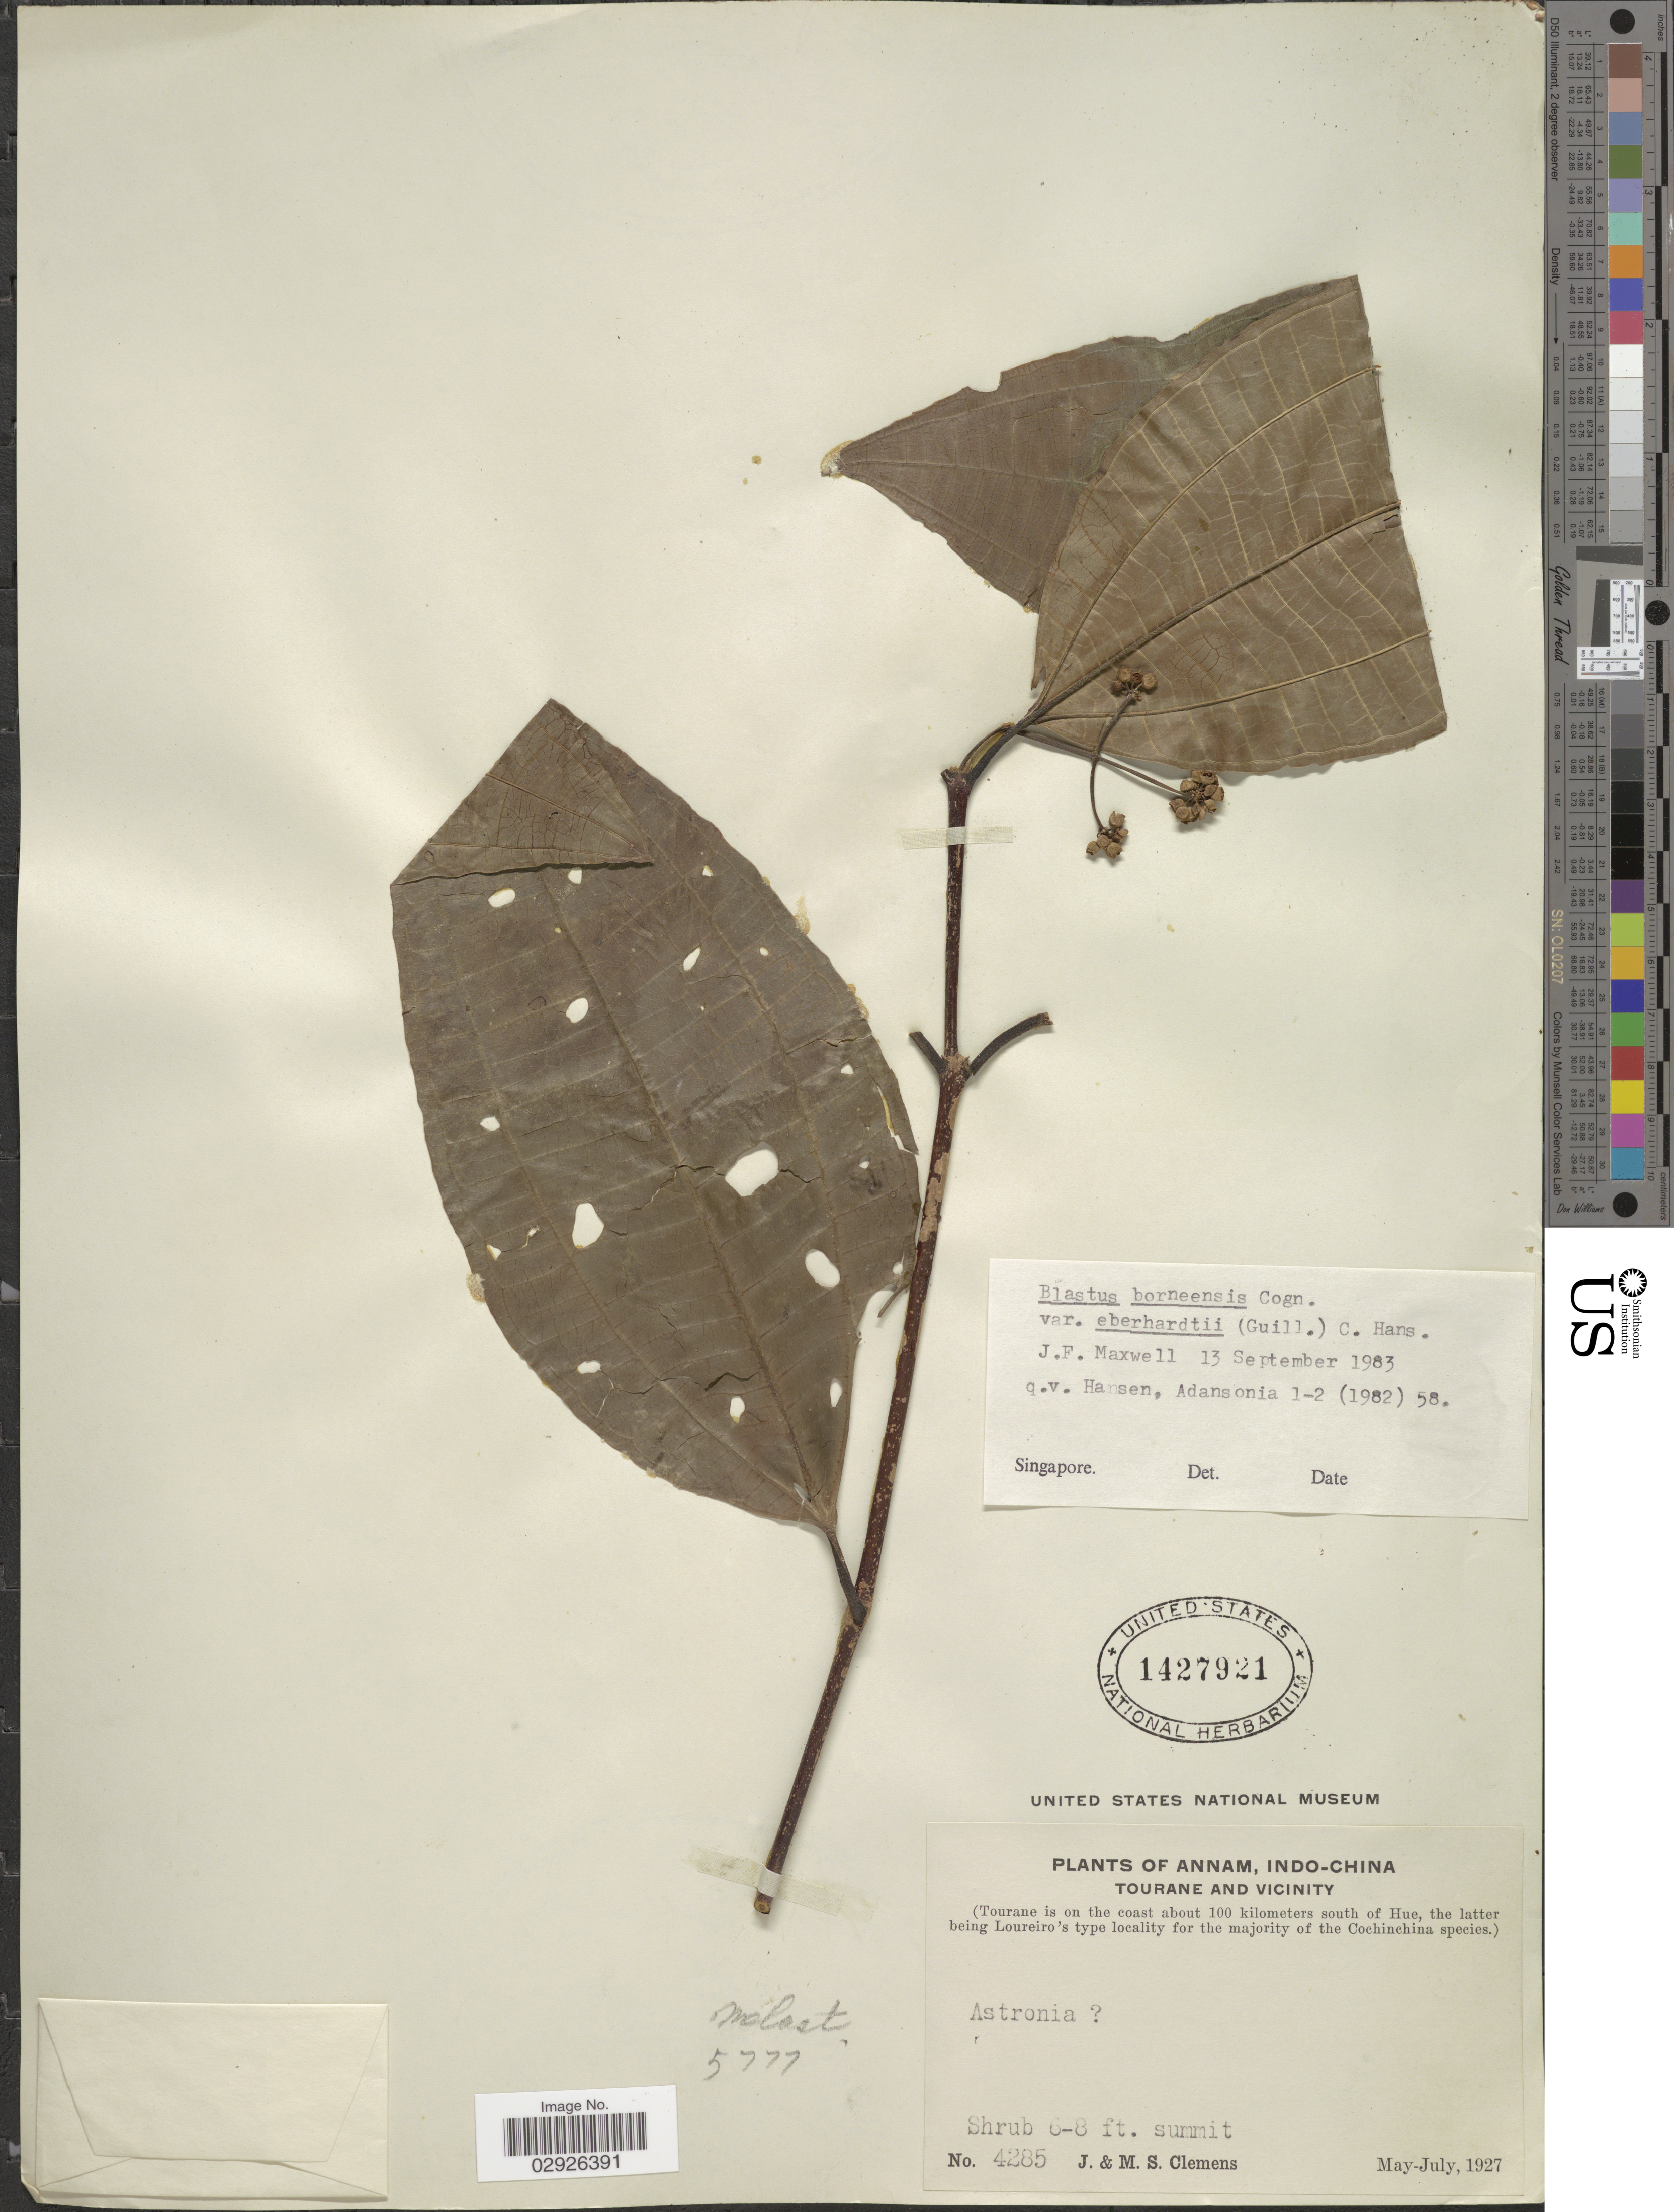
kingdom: Plantae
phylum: Tracheophyta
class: Magnoliopsida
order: Myrtales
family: Melastomataceae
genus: Blastus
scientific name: Blastus borneensis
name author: Cogn. ex Boerl.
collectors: J. Clemens & M. S. Clemens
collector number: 4285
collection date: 1927-05/1927-07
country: Vietnam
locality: Annam, Indo-China, Tourane and Vicinity (Tourane is on the coast about 100 kilometers south of Hue).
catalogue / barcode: US 1427921